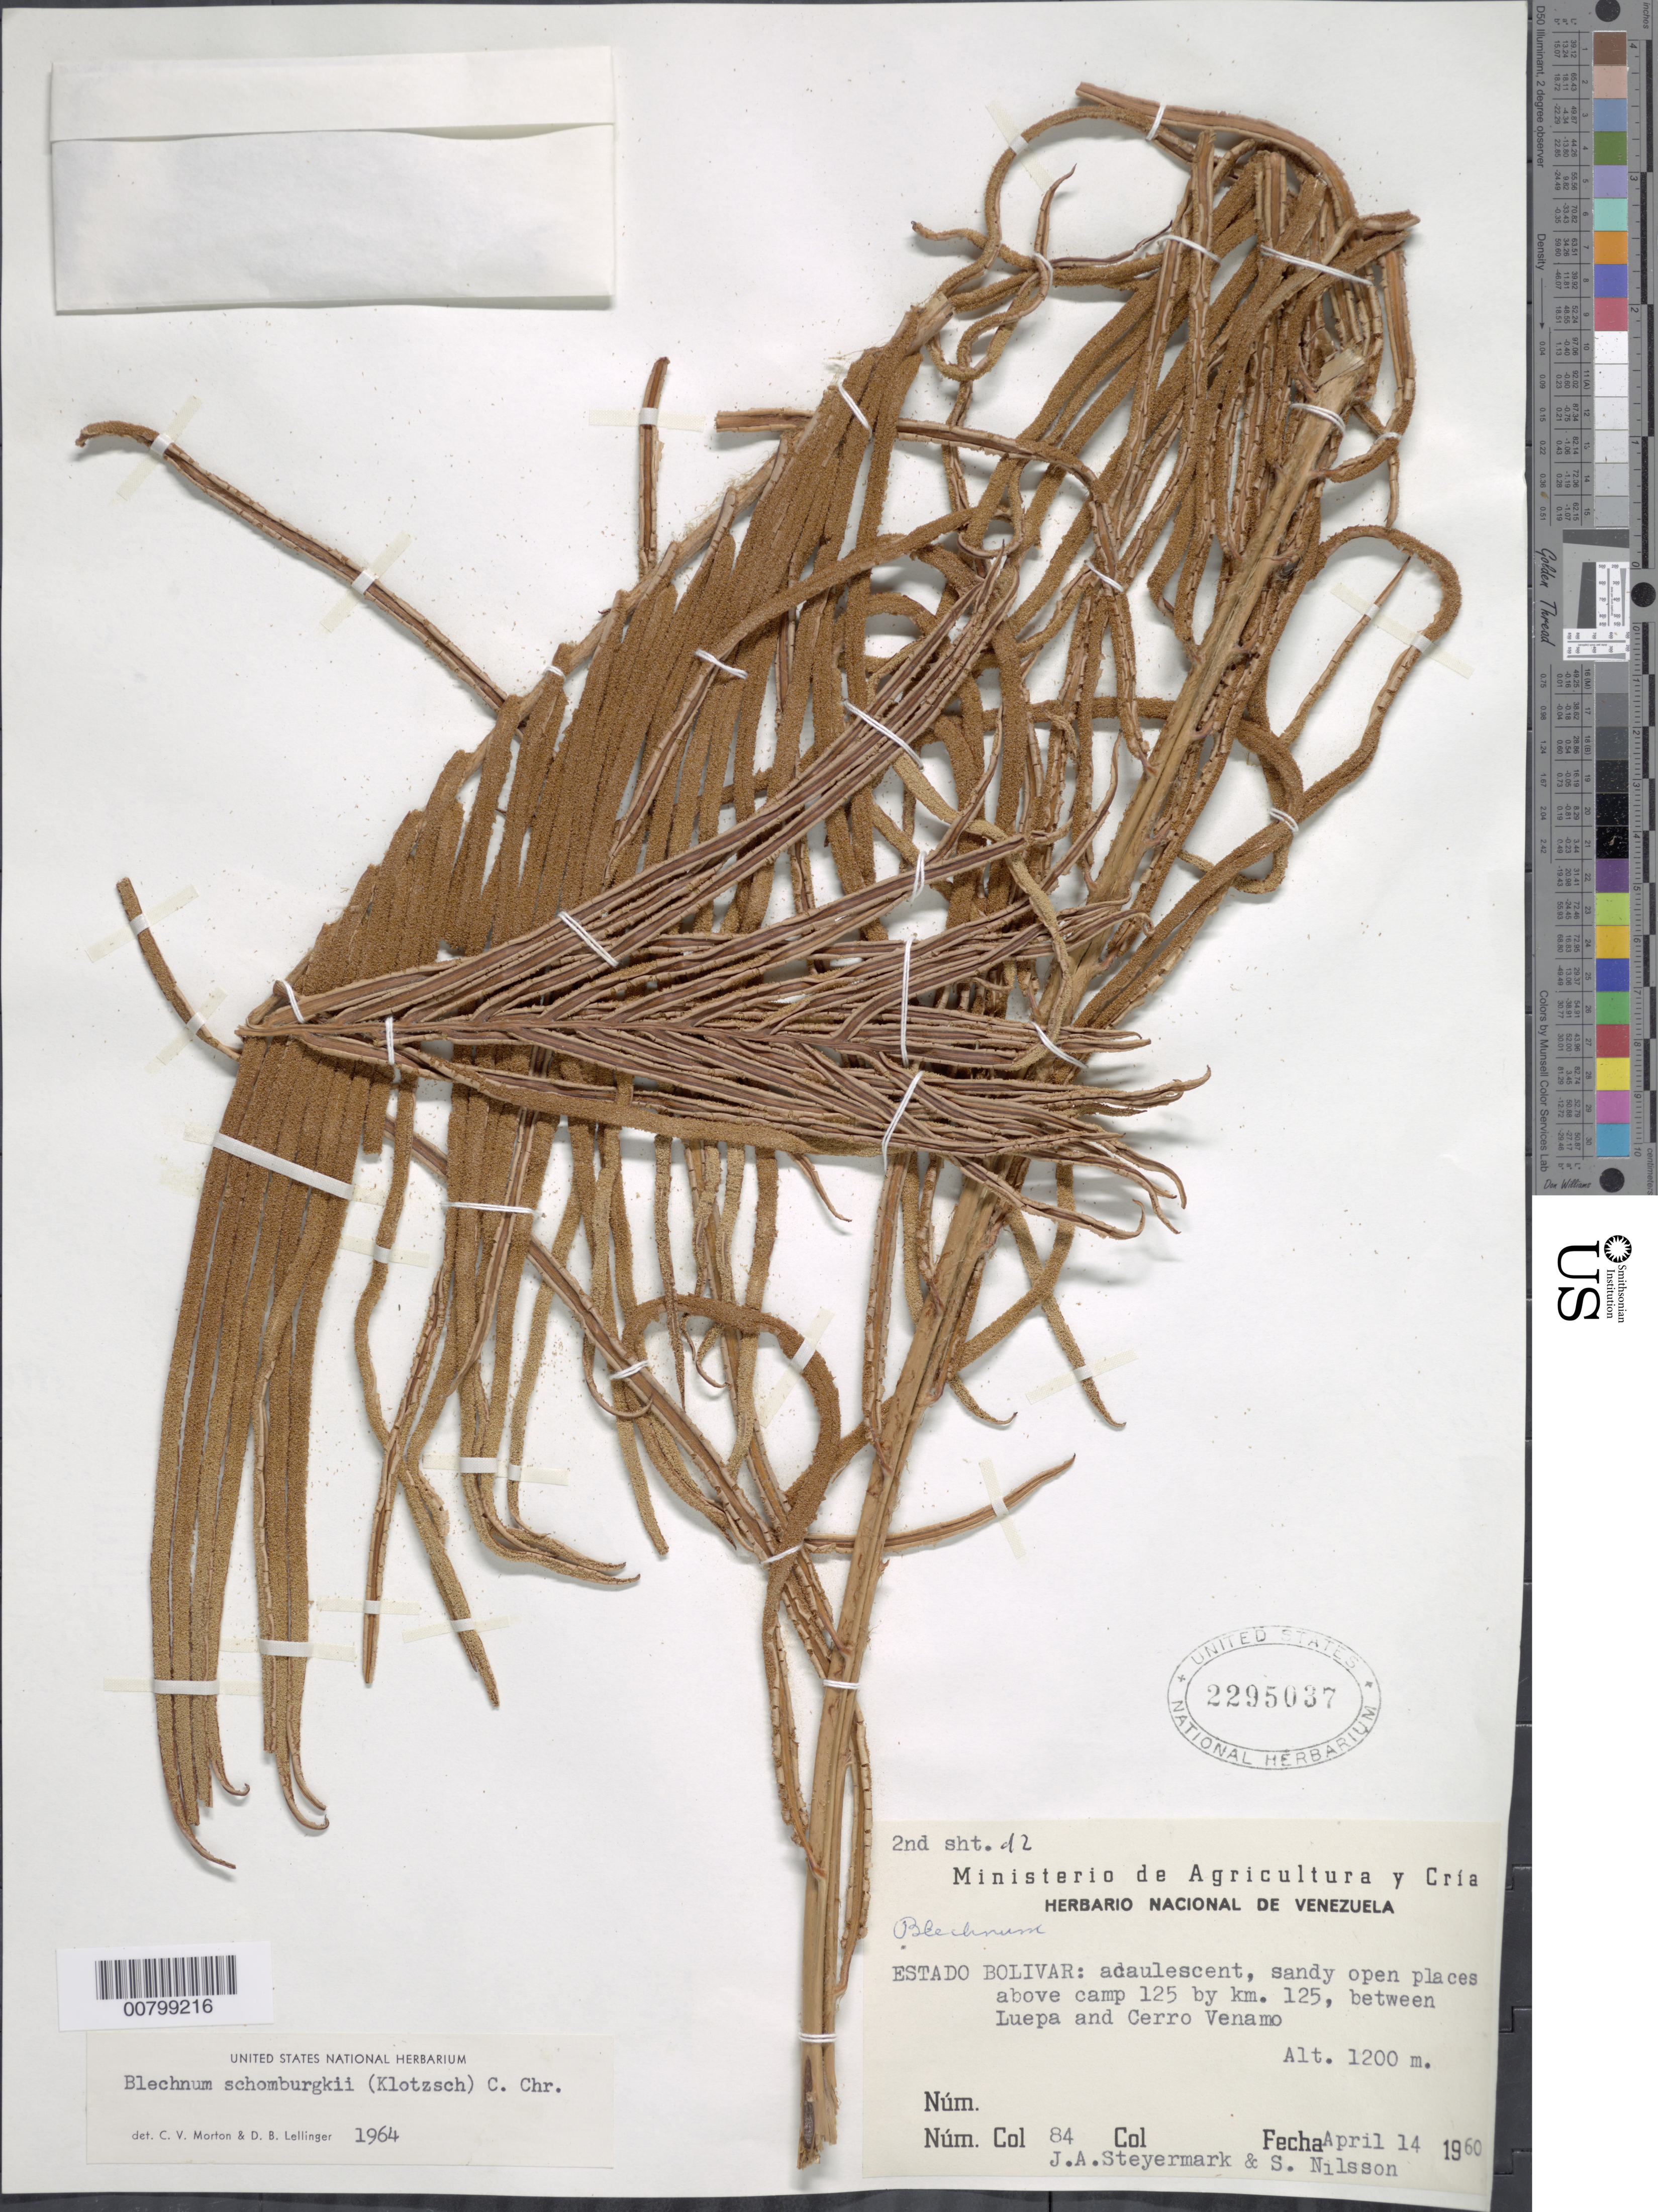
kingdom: Plantae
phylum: Tracheophyta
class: Polypodiopsida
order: Polypodiales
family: Blechnaceae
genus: Blechnum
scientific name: Blechnum schomburgkii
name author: (Klotzsch) C. Chr.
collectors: J. Steyermark & S. Nilsson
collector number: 84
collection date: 1960-04-14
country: Venezuela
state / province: Bolivar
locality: Above camp 125 by km. 125, between Luepa and Cerro Venamo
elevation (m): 1200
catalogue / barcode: US 2295037